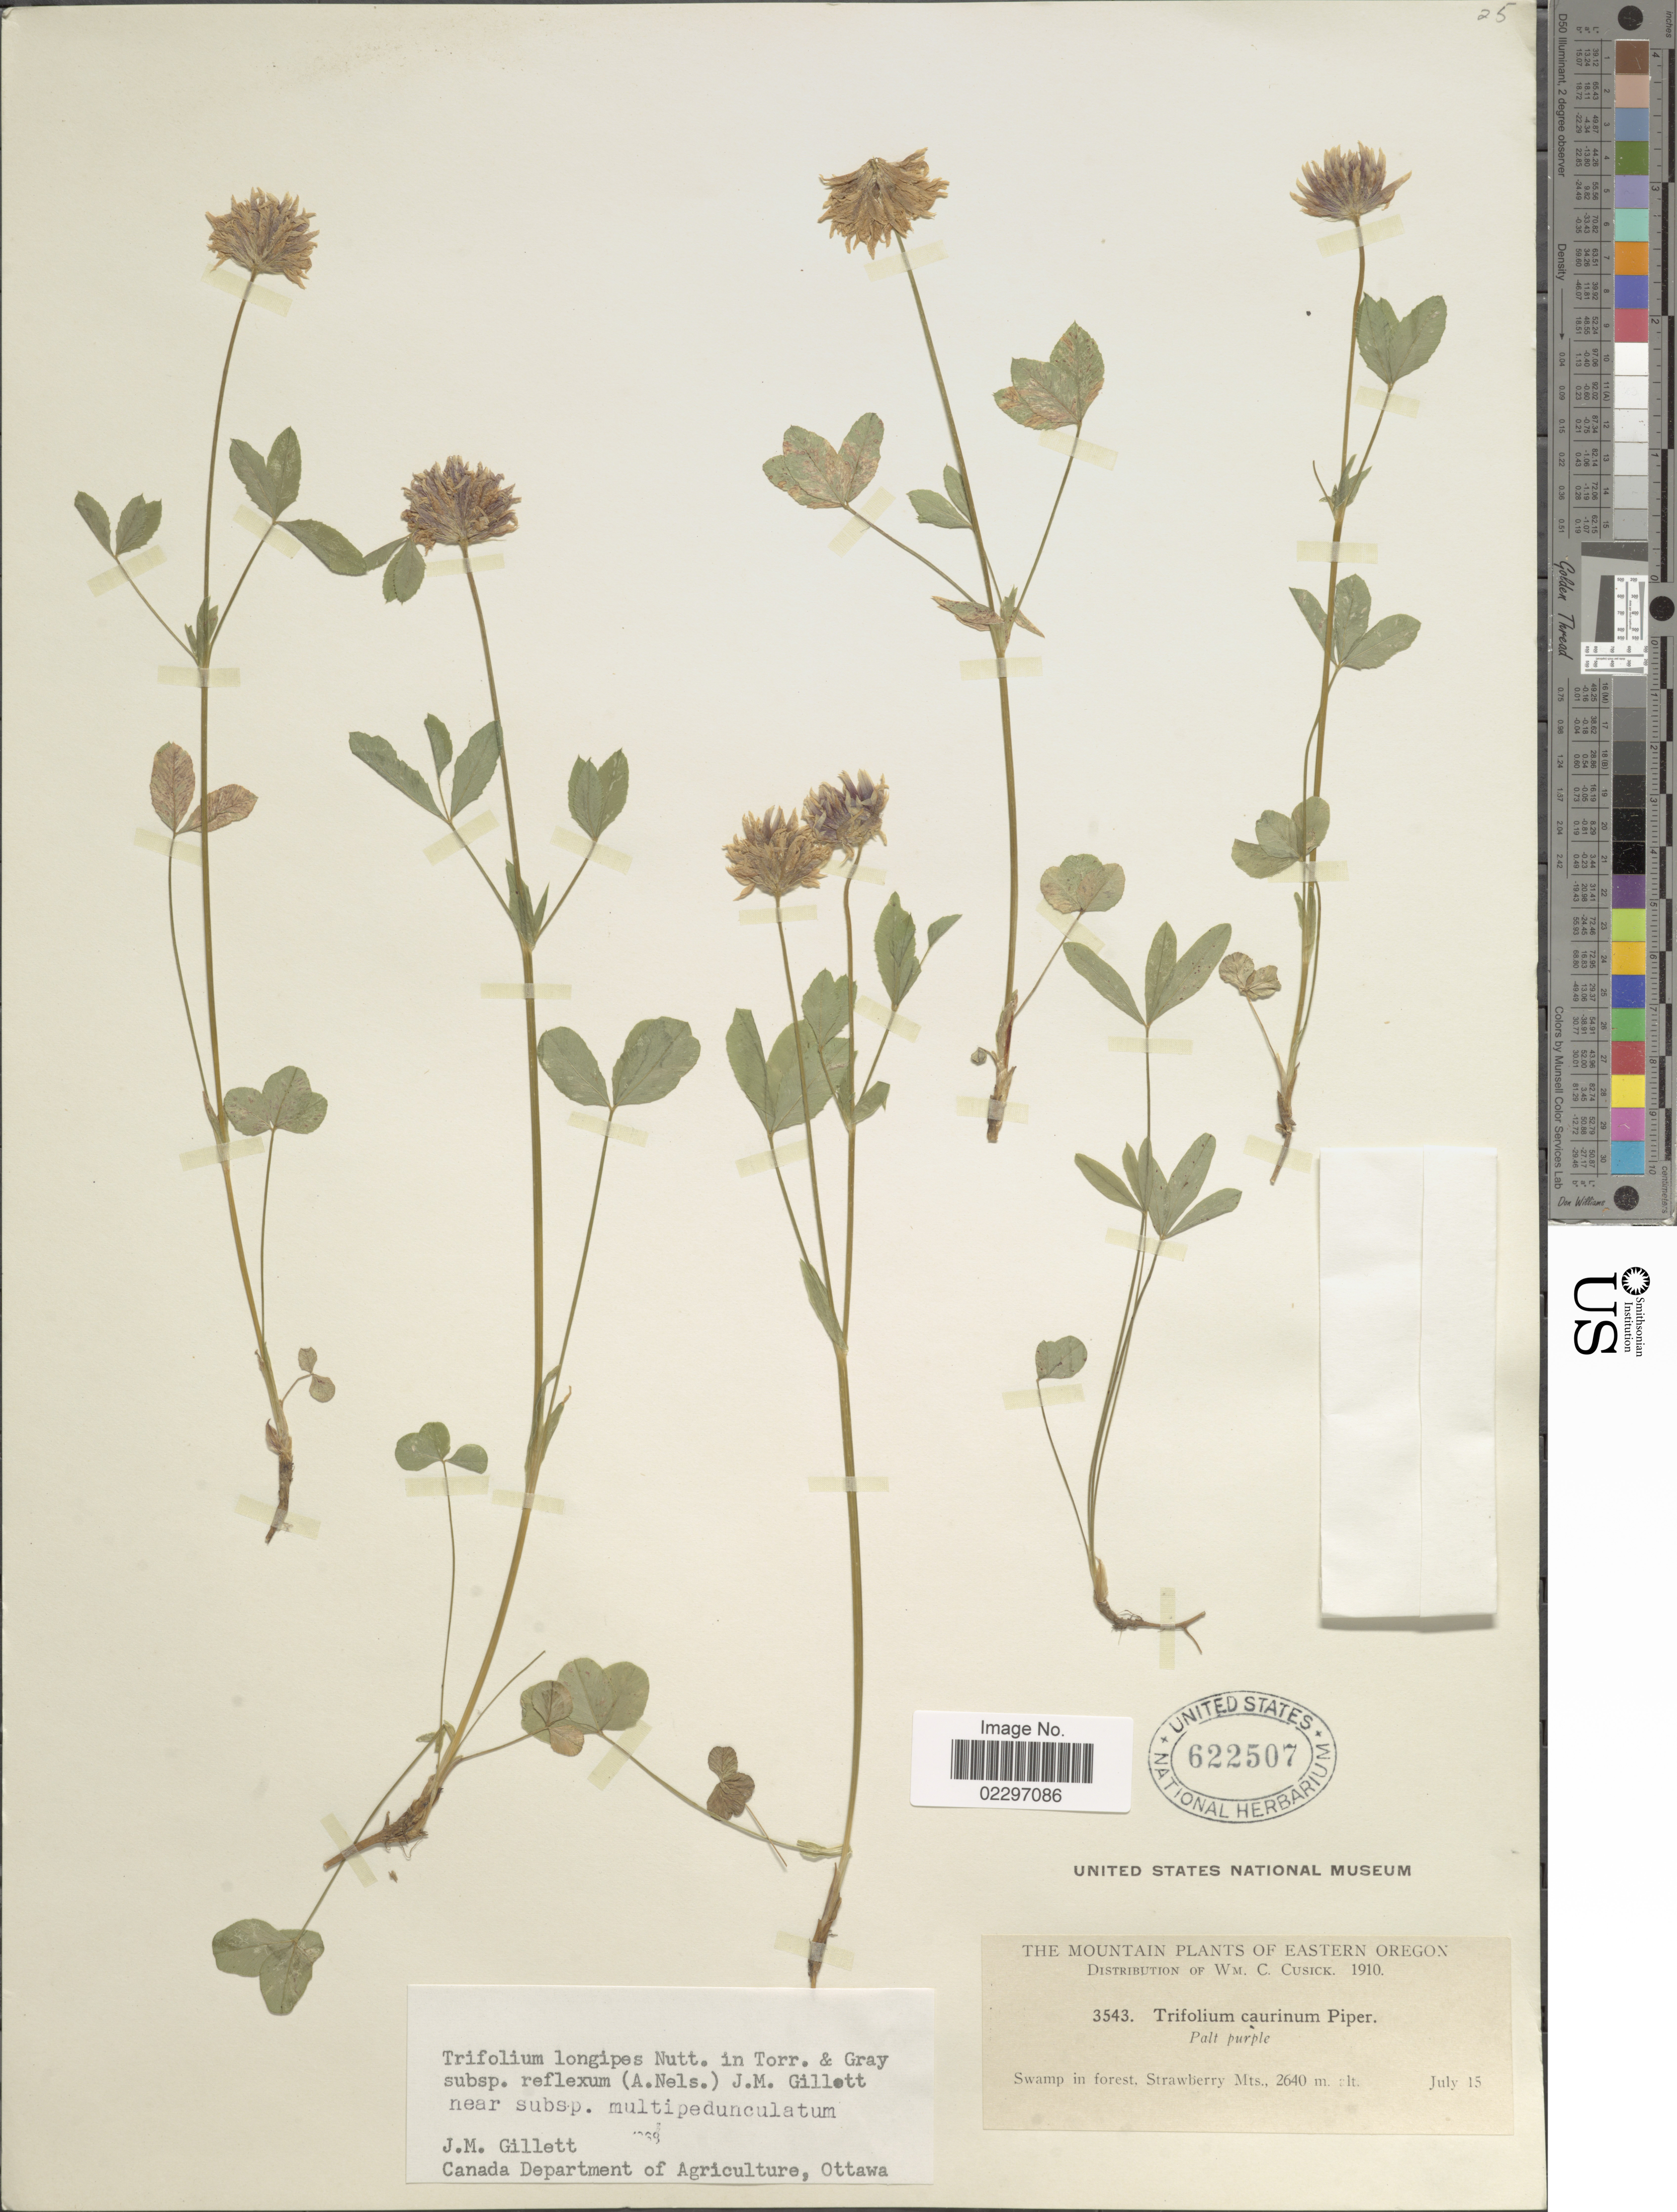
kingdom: Plantae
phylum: Tracheophyta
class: Magnoliopsida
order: Fabales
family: Fabaceae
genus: Trifolium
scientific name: Trifolium longipes subsp. reflexum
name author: (A. Nelson) J.M. Gillet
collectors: W. C. Cusick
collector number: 3543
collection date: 1910-07-15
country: United States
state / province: Oregon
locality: The mountain plants of Eastern Oregon. Swamp in forest, Strawberry Mts.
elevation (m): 2640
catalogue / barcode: US 622507